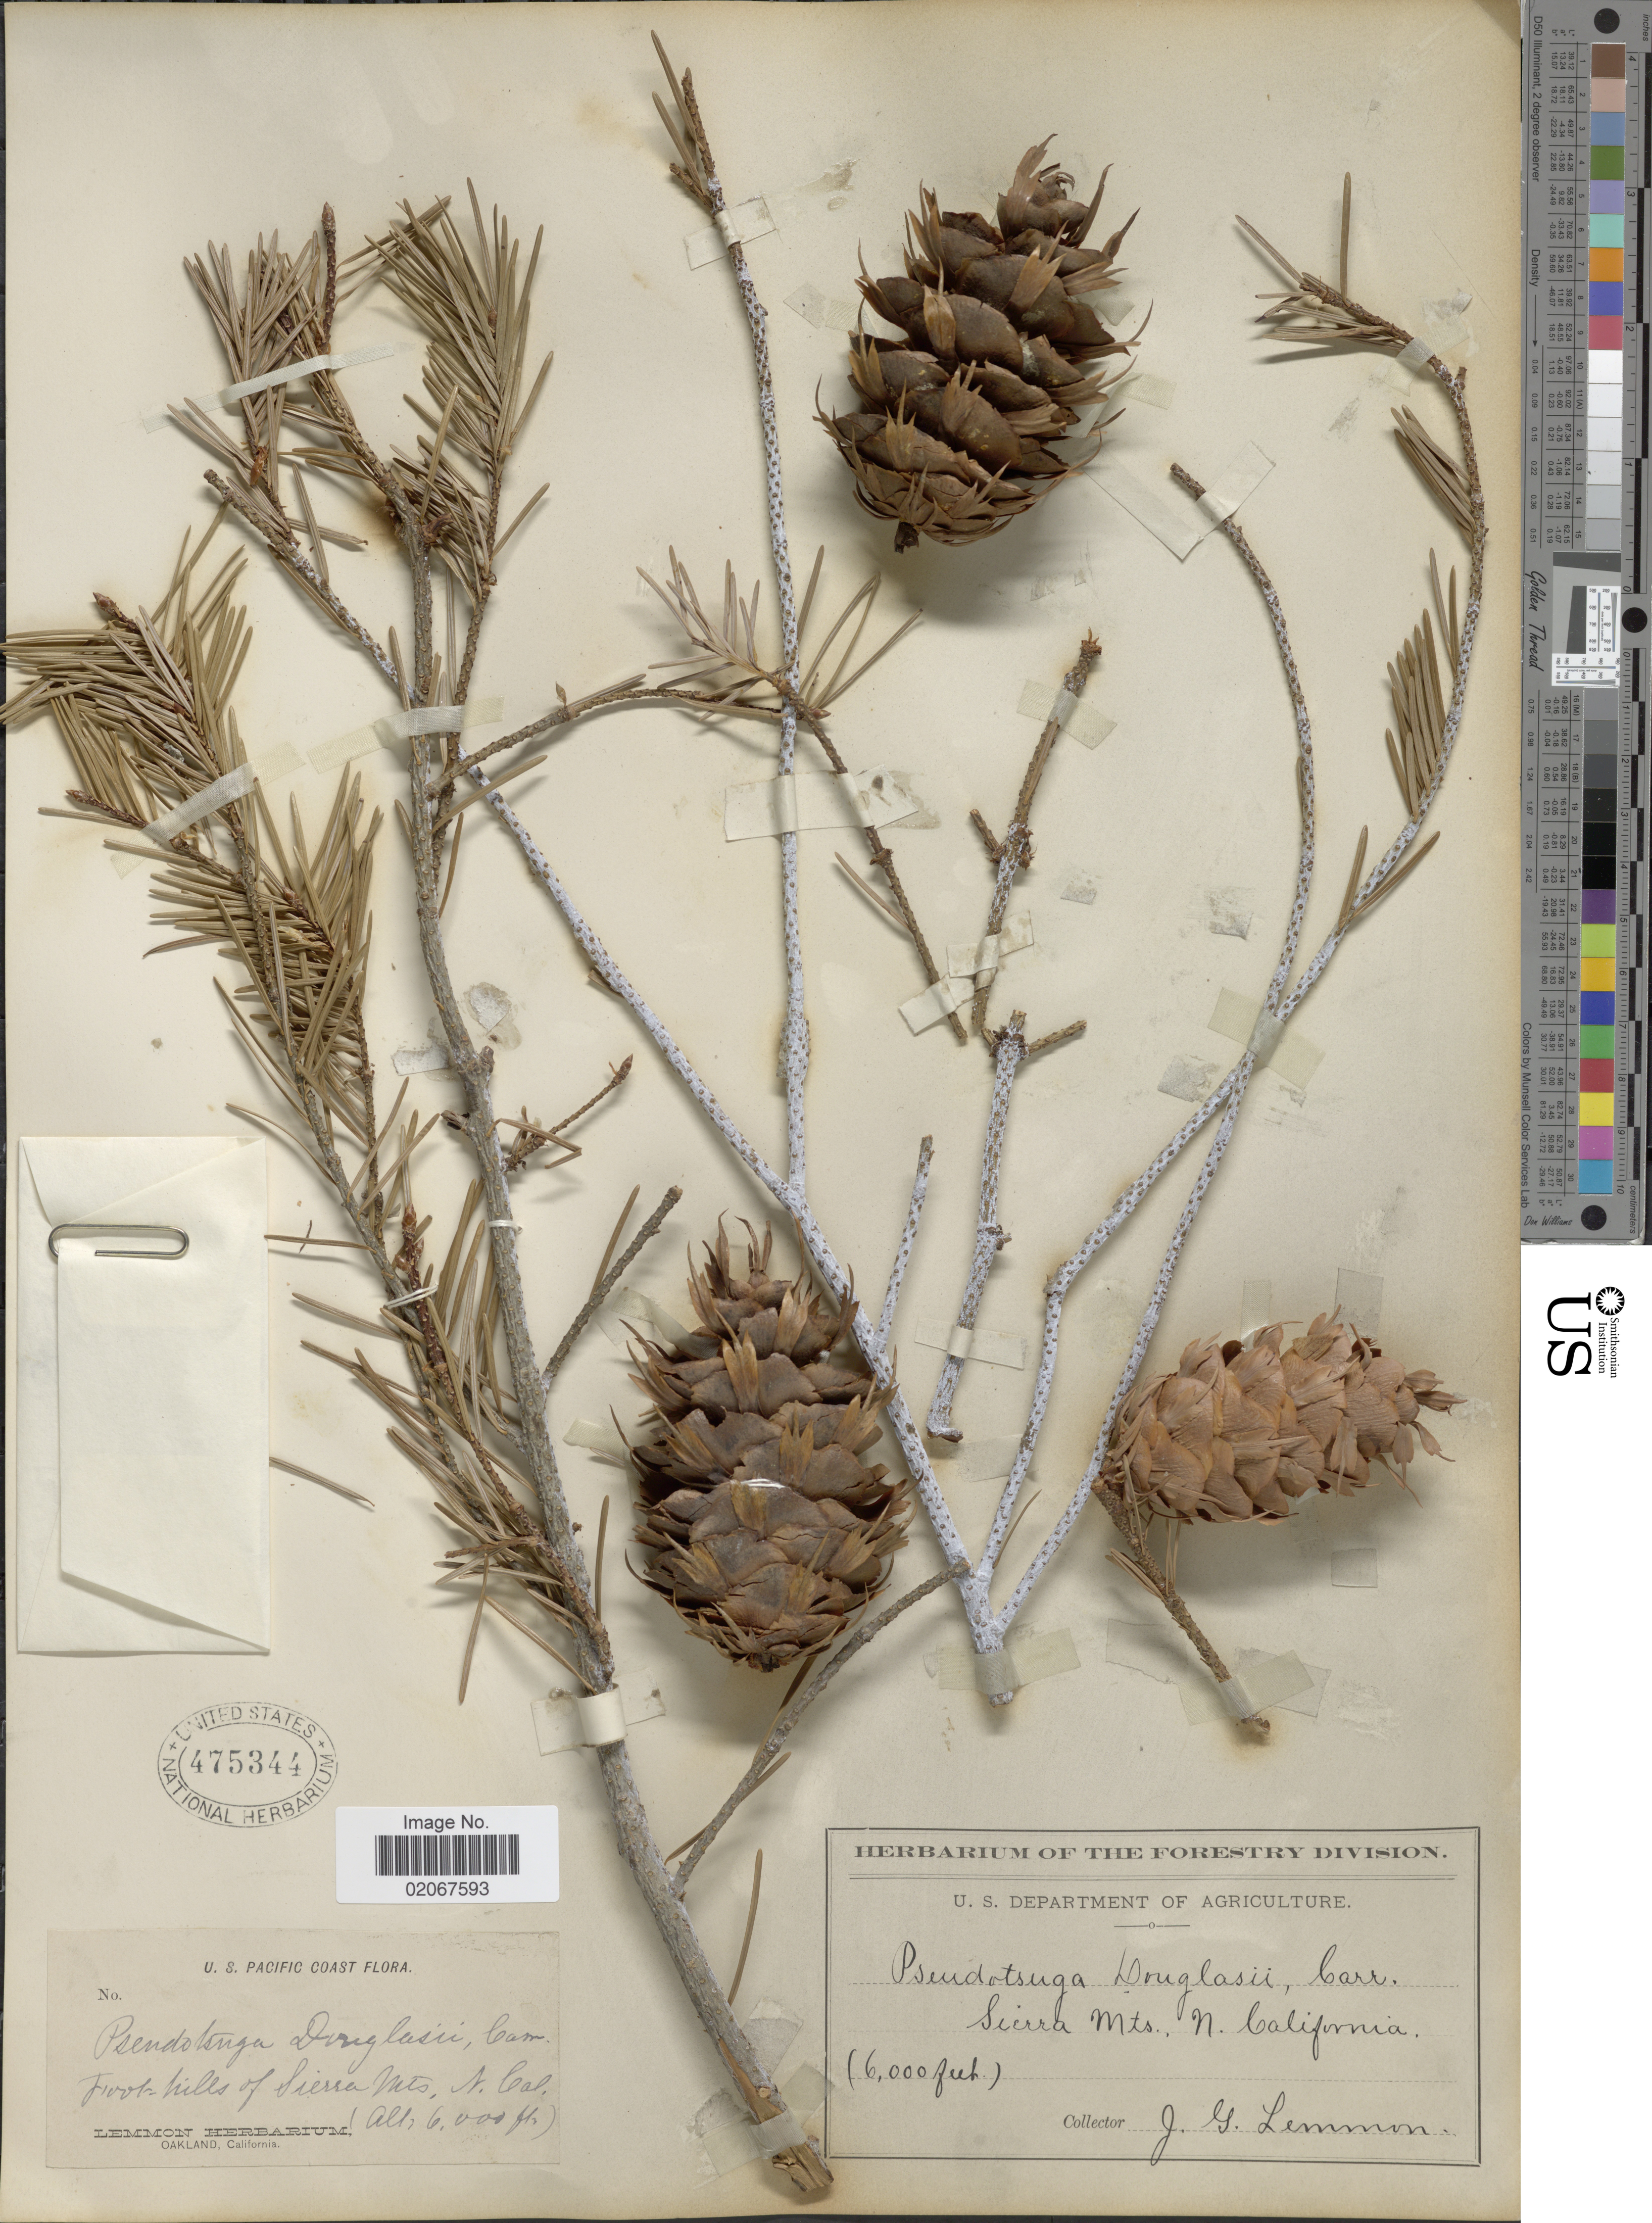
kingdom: Plantae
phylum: Tracheophyta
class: Pinopsida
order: Pinales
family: Pinaceae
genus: Pseudotsuga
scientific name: Pseudotsuga menziesii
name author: (Mirb.) Franco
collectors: J. Lemmon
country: United States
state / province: California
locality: Foothills of Sierra Mts., N. California.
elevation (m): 1829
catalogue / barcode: US 475344